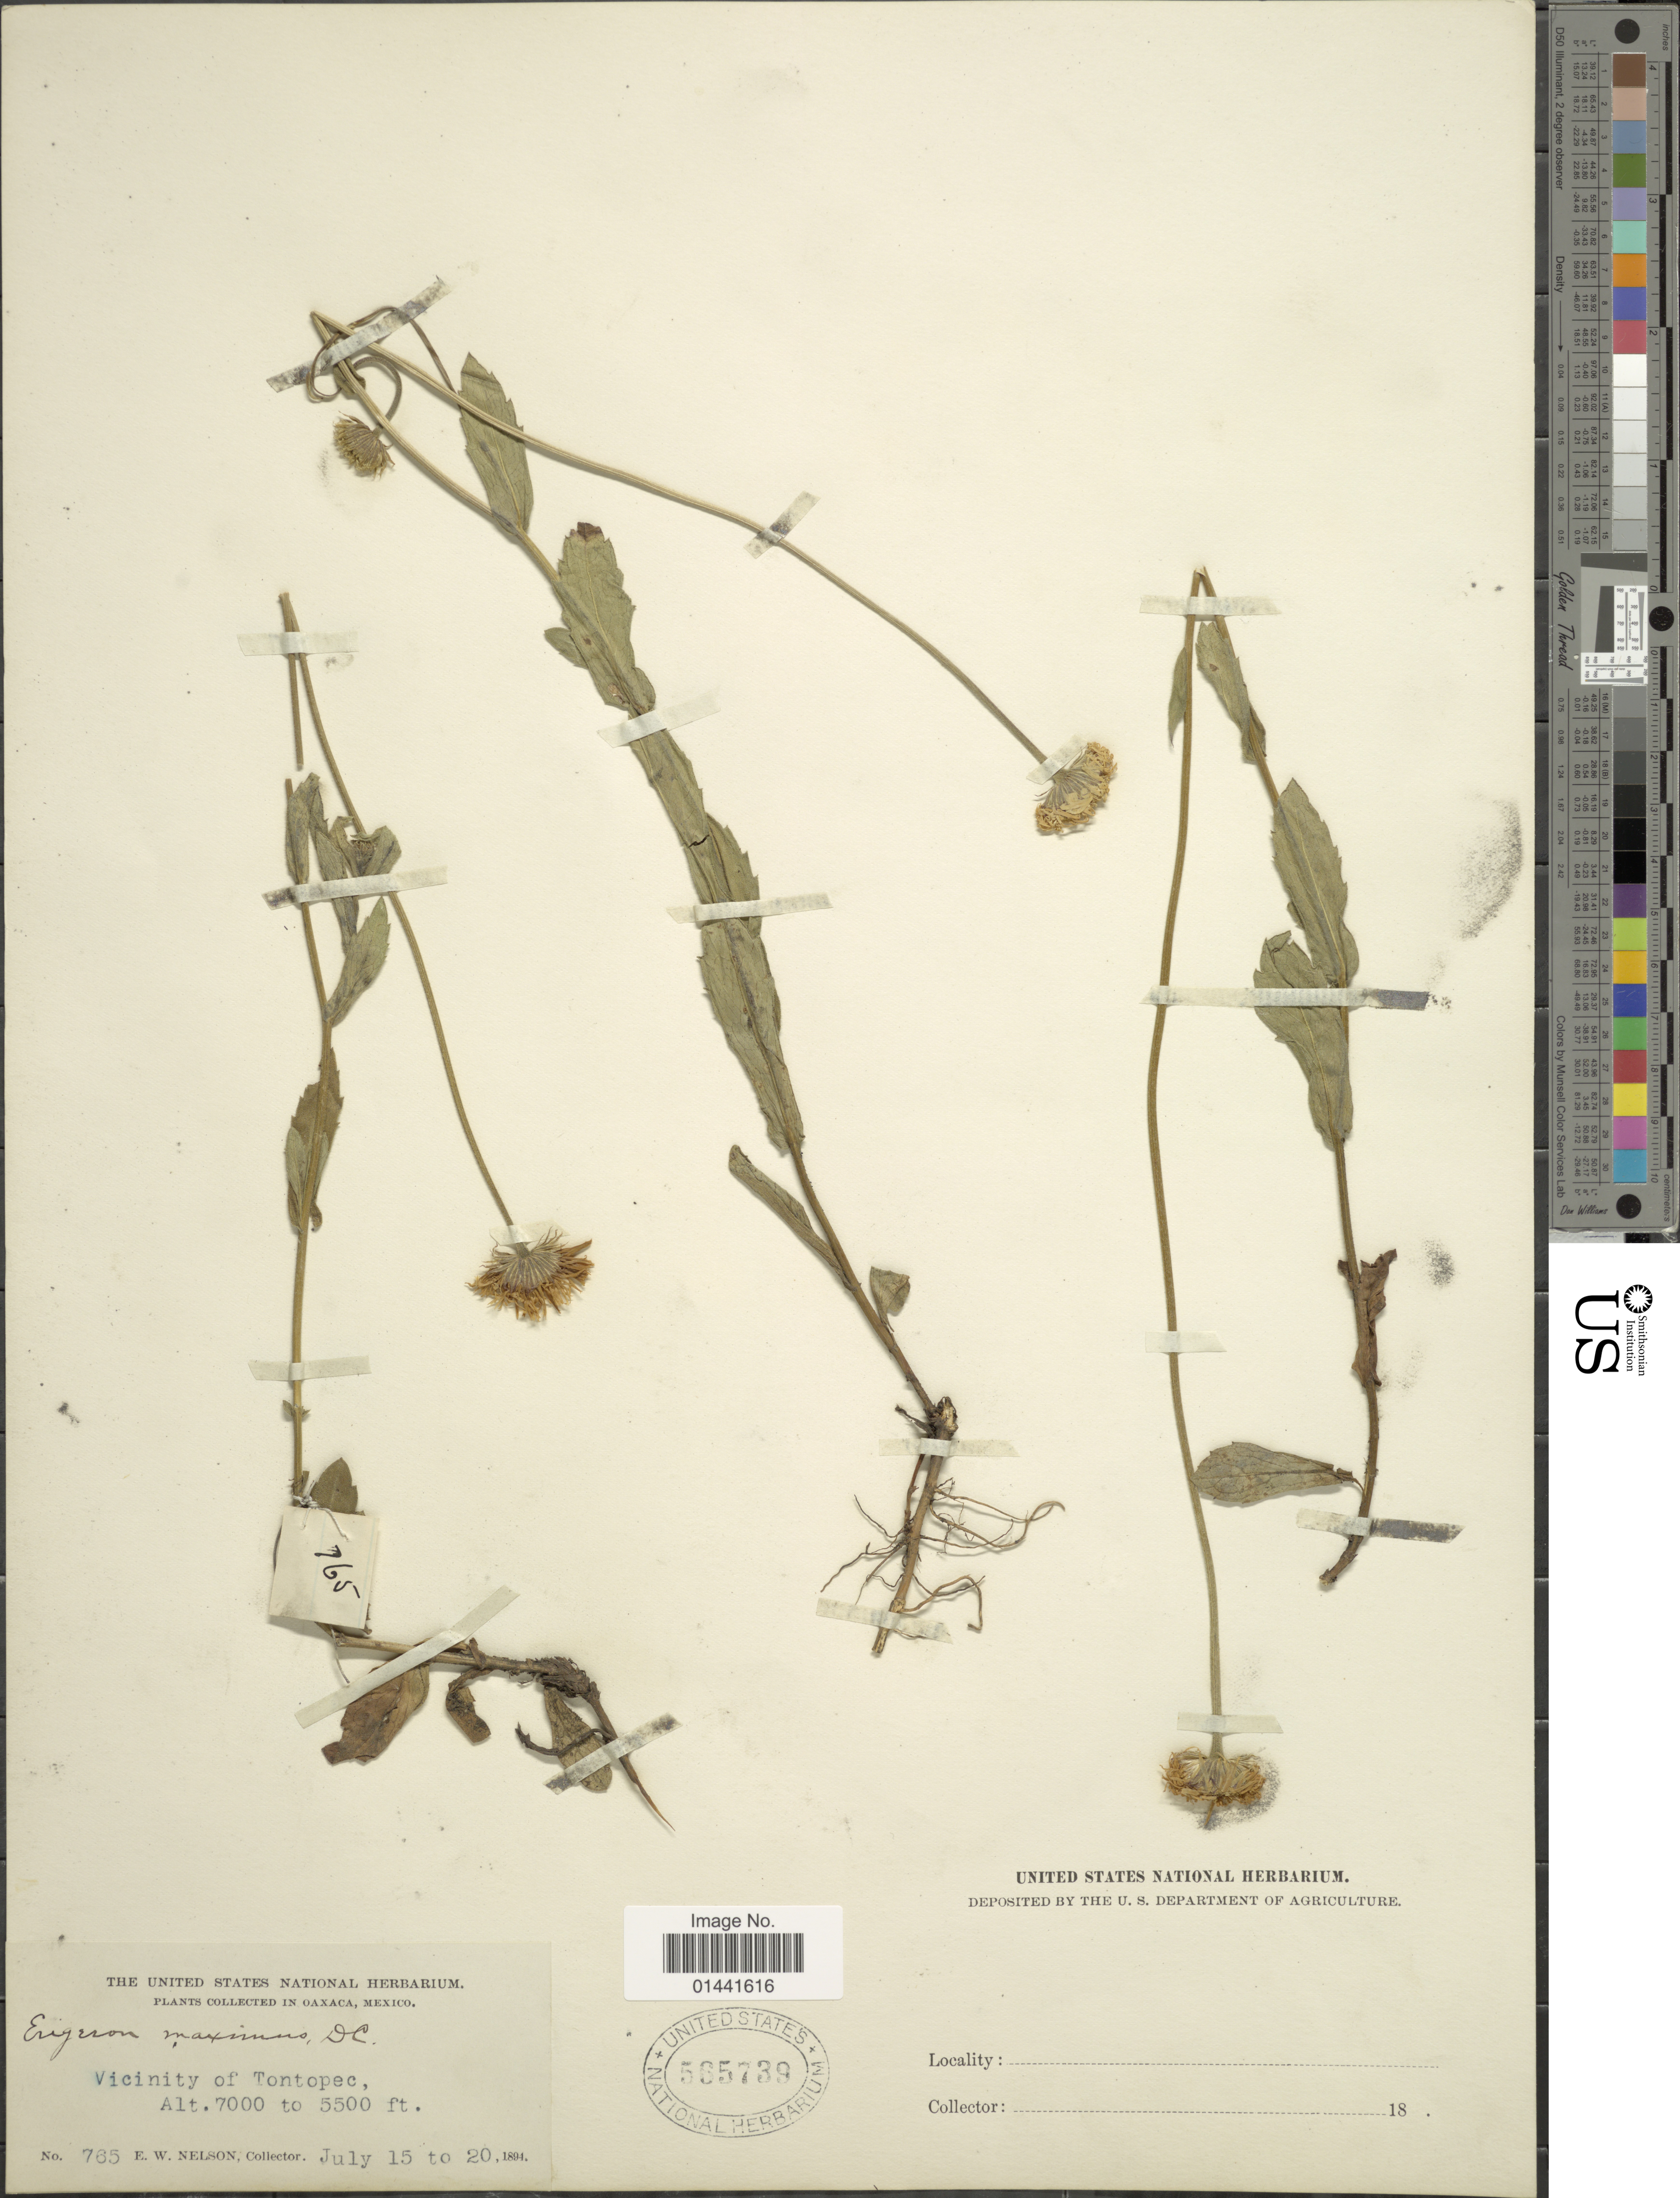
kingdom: Plantae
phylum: Tracheophyta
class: Magnoliopsida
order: Asterales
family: Asteraceae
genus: Erigeron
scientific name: Erigeron maximus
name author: Otto ex DC.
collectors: E. W. Nelson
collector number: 765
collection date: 1894-07-15/1894-07-20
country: Mexico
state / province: Oaxaca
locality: Vicinity of Tontopec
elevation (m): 1676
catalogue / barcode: US 565739